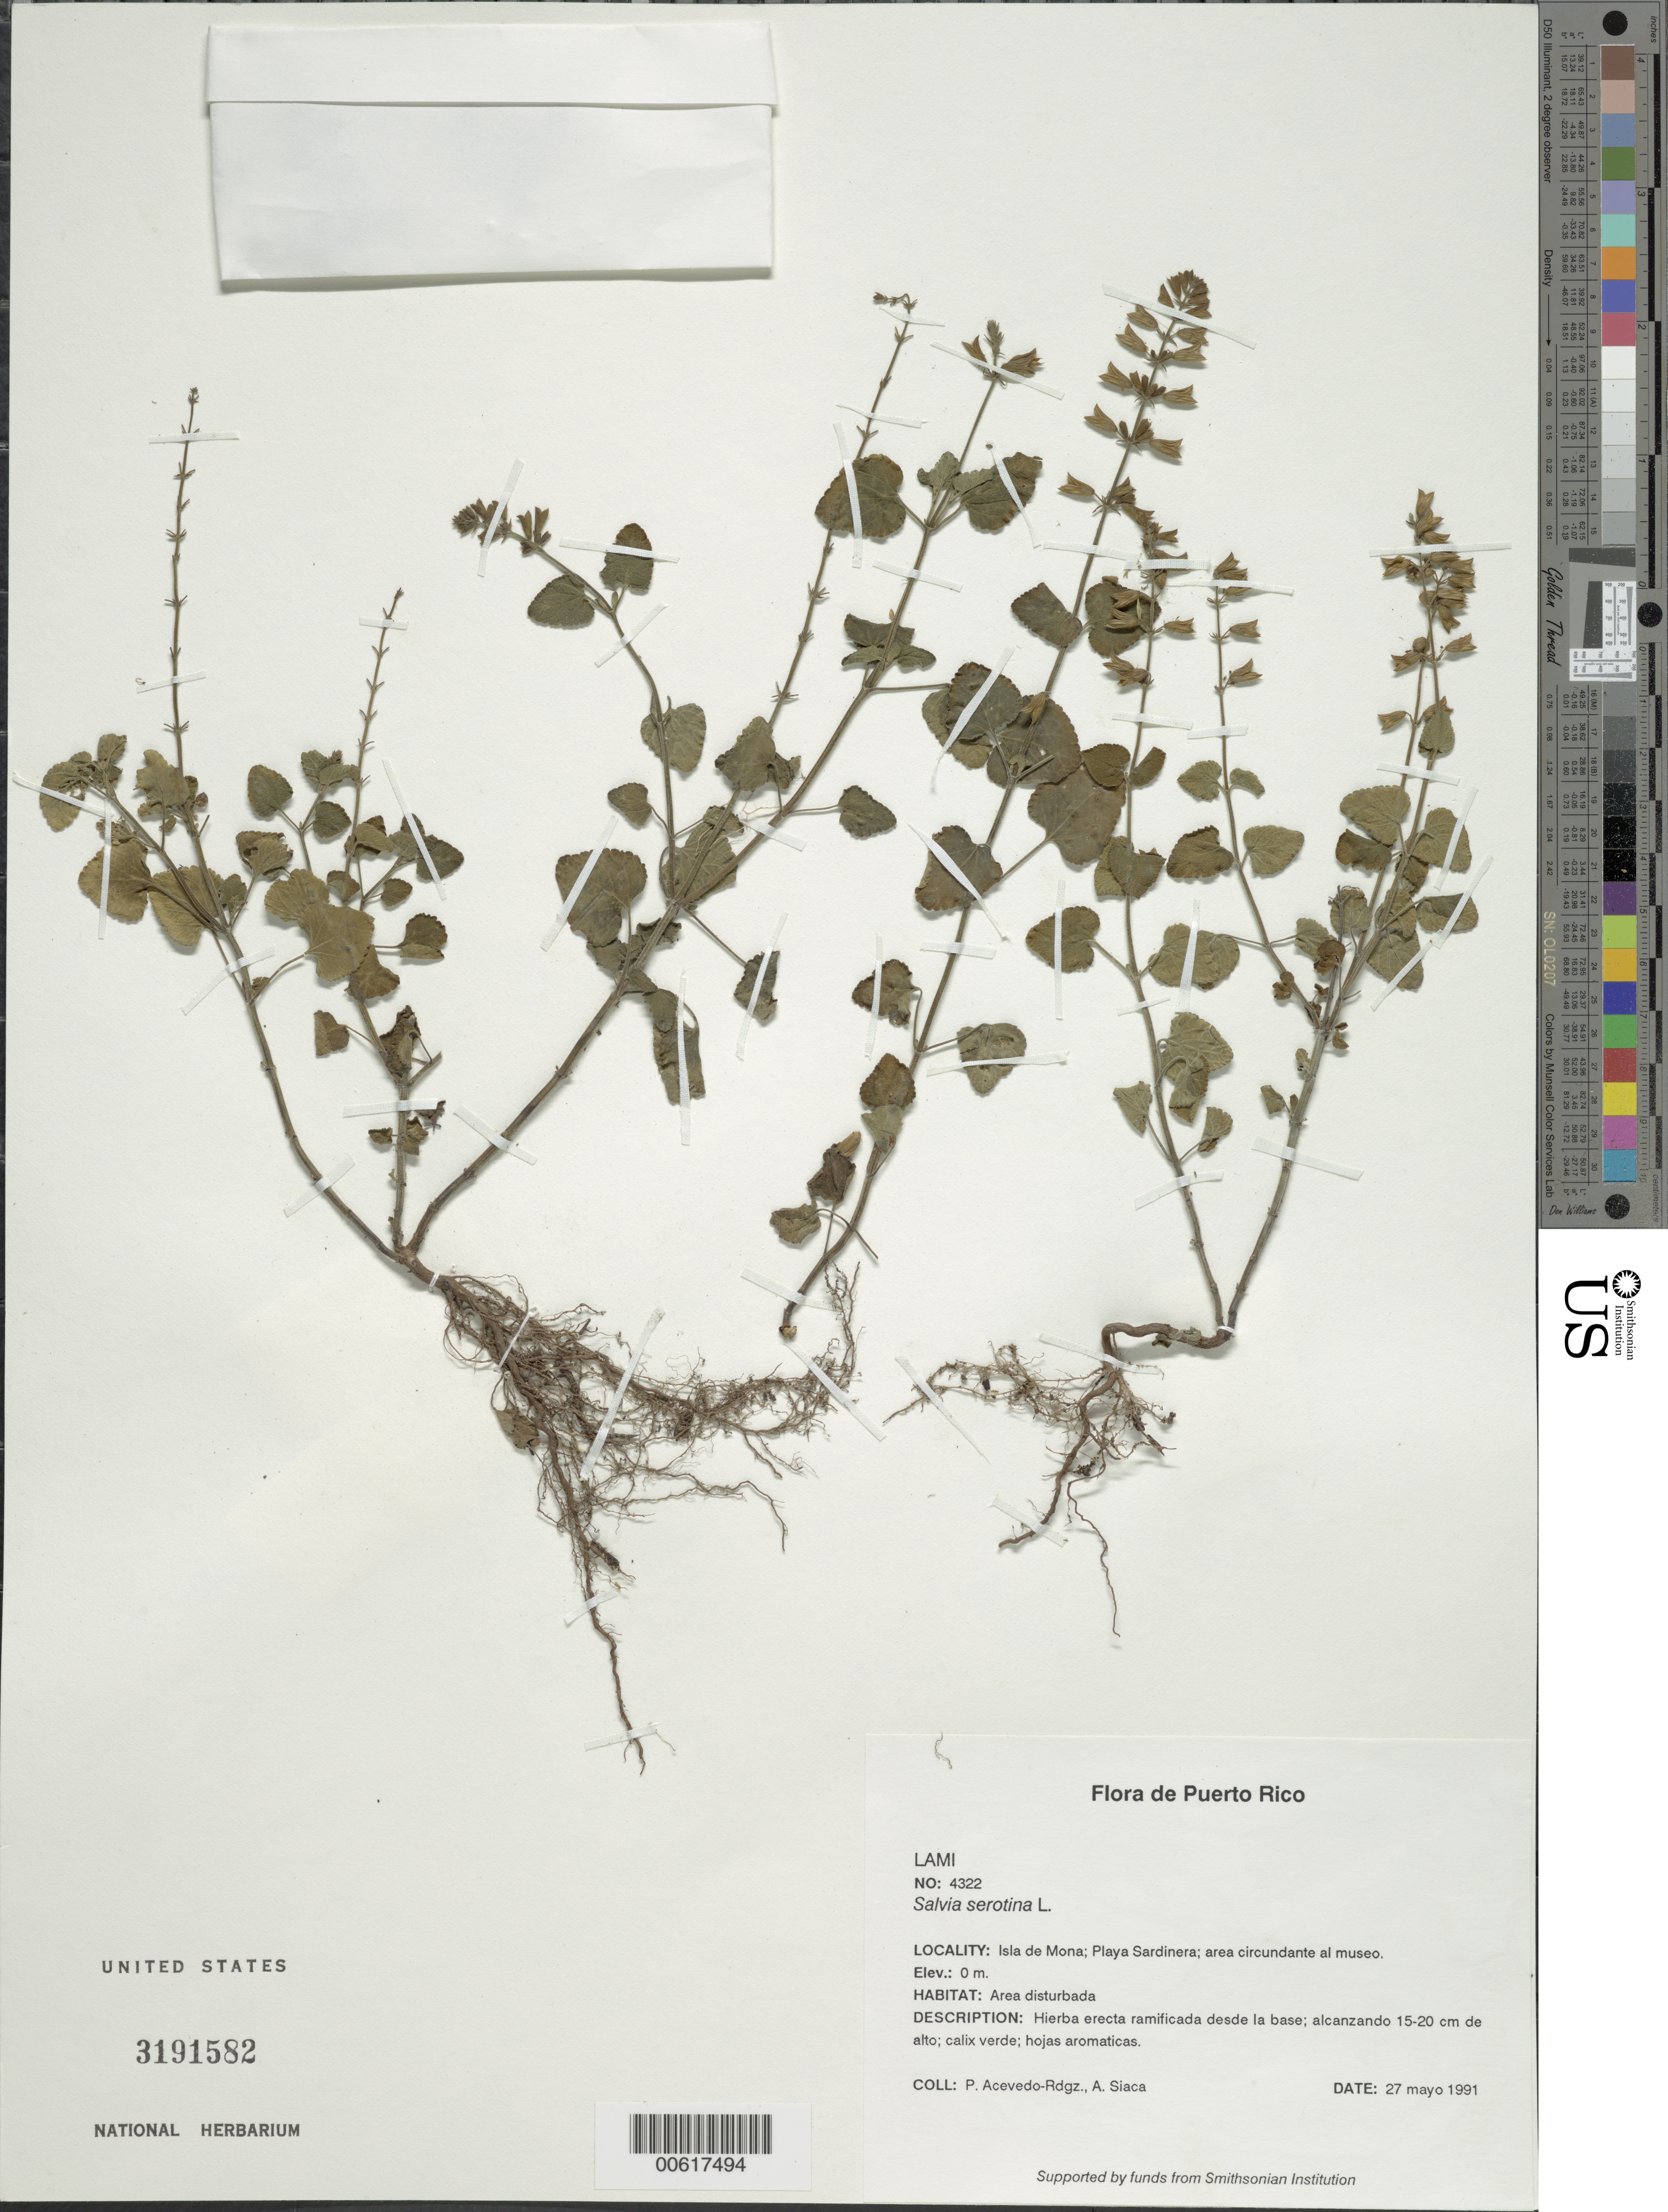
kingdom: Plantae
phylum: Tracheophyta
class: Magnoliopsida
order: Lamiales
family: Lamiaceae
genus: Salvia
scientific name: Salvia serotina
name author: L.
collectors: P. Acevedo-Rodr. & A. Siaca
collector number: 4322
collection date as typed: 27 May 1991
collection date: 1991-05-27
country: Puerto Rico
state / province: Mayaguëz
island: Mona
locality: Isla de Mona; Playa Sardinera; area circundante al museo.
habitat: Area disturbada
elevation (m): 0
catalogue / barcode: US 3191582